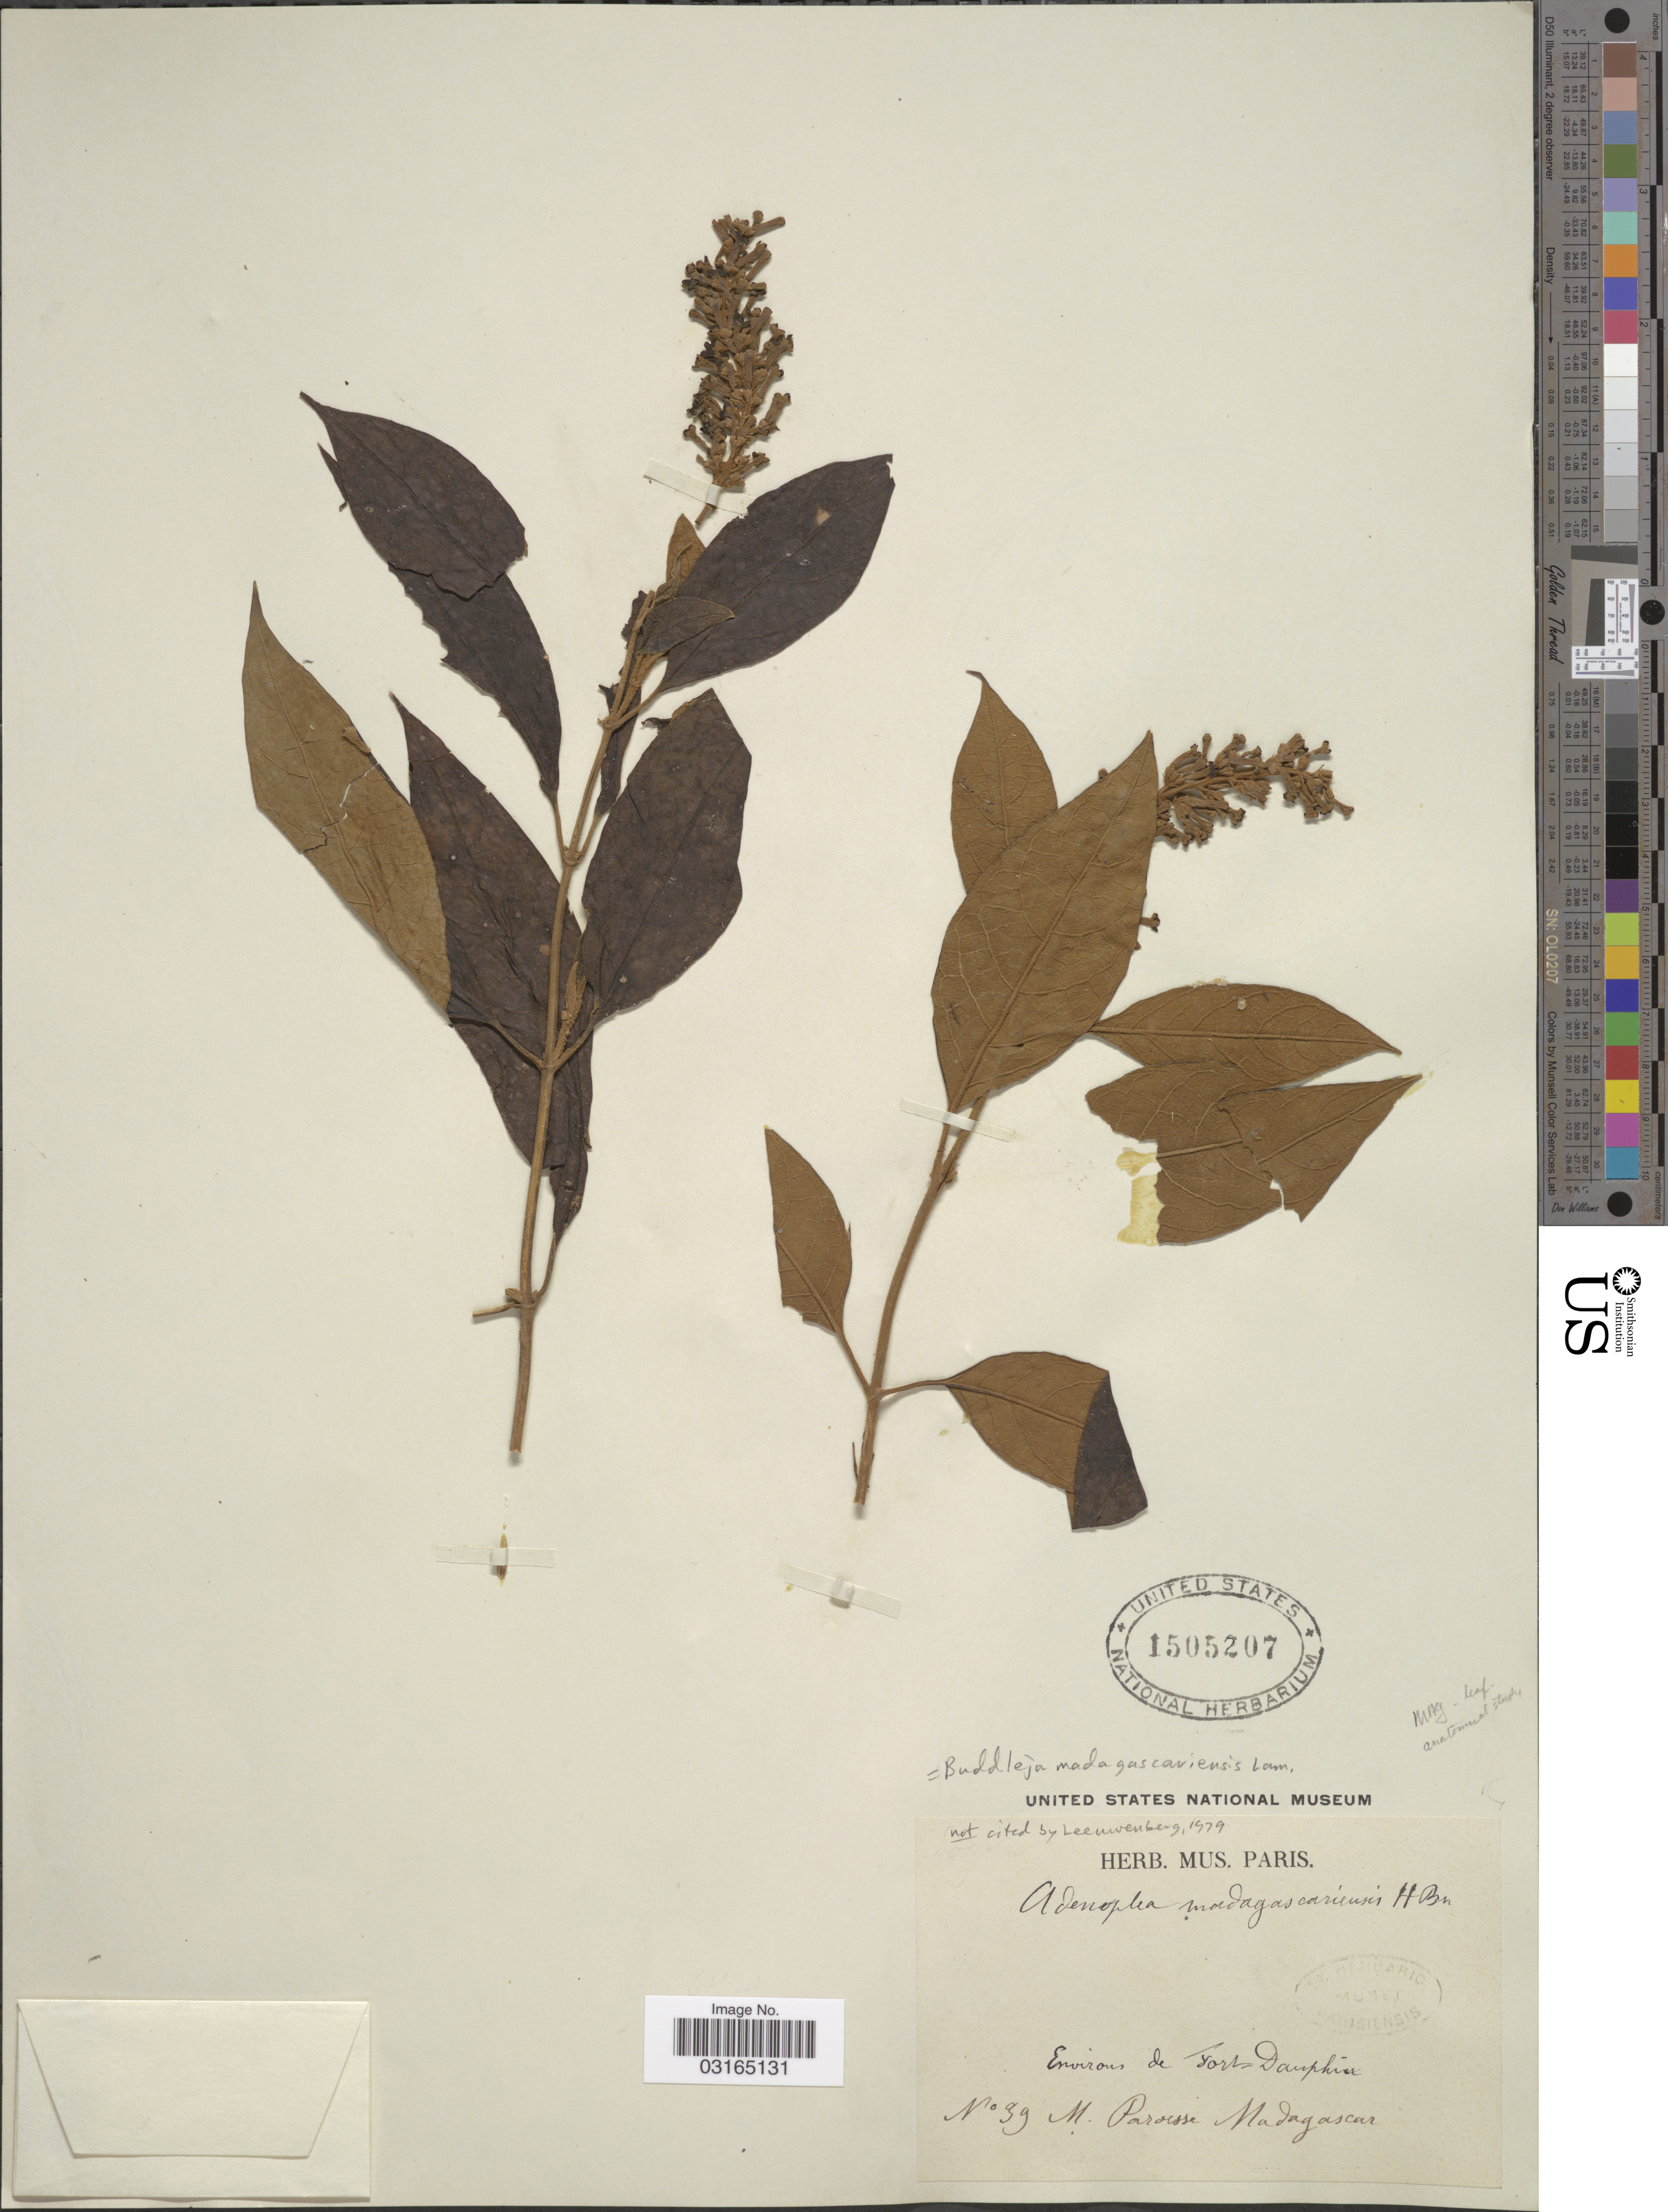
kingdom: Plantae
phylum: Tracheophyta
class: Magnoliopsida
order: Lamiales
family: Scrophulariaceae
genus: Buddleja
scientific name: Buddleja madagascariensis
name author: Lam.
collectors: M. Paroisse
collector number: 39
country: Madagascar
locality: Environs de Fort Dauphin.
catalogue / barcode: US 1505207